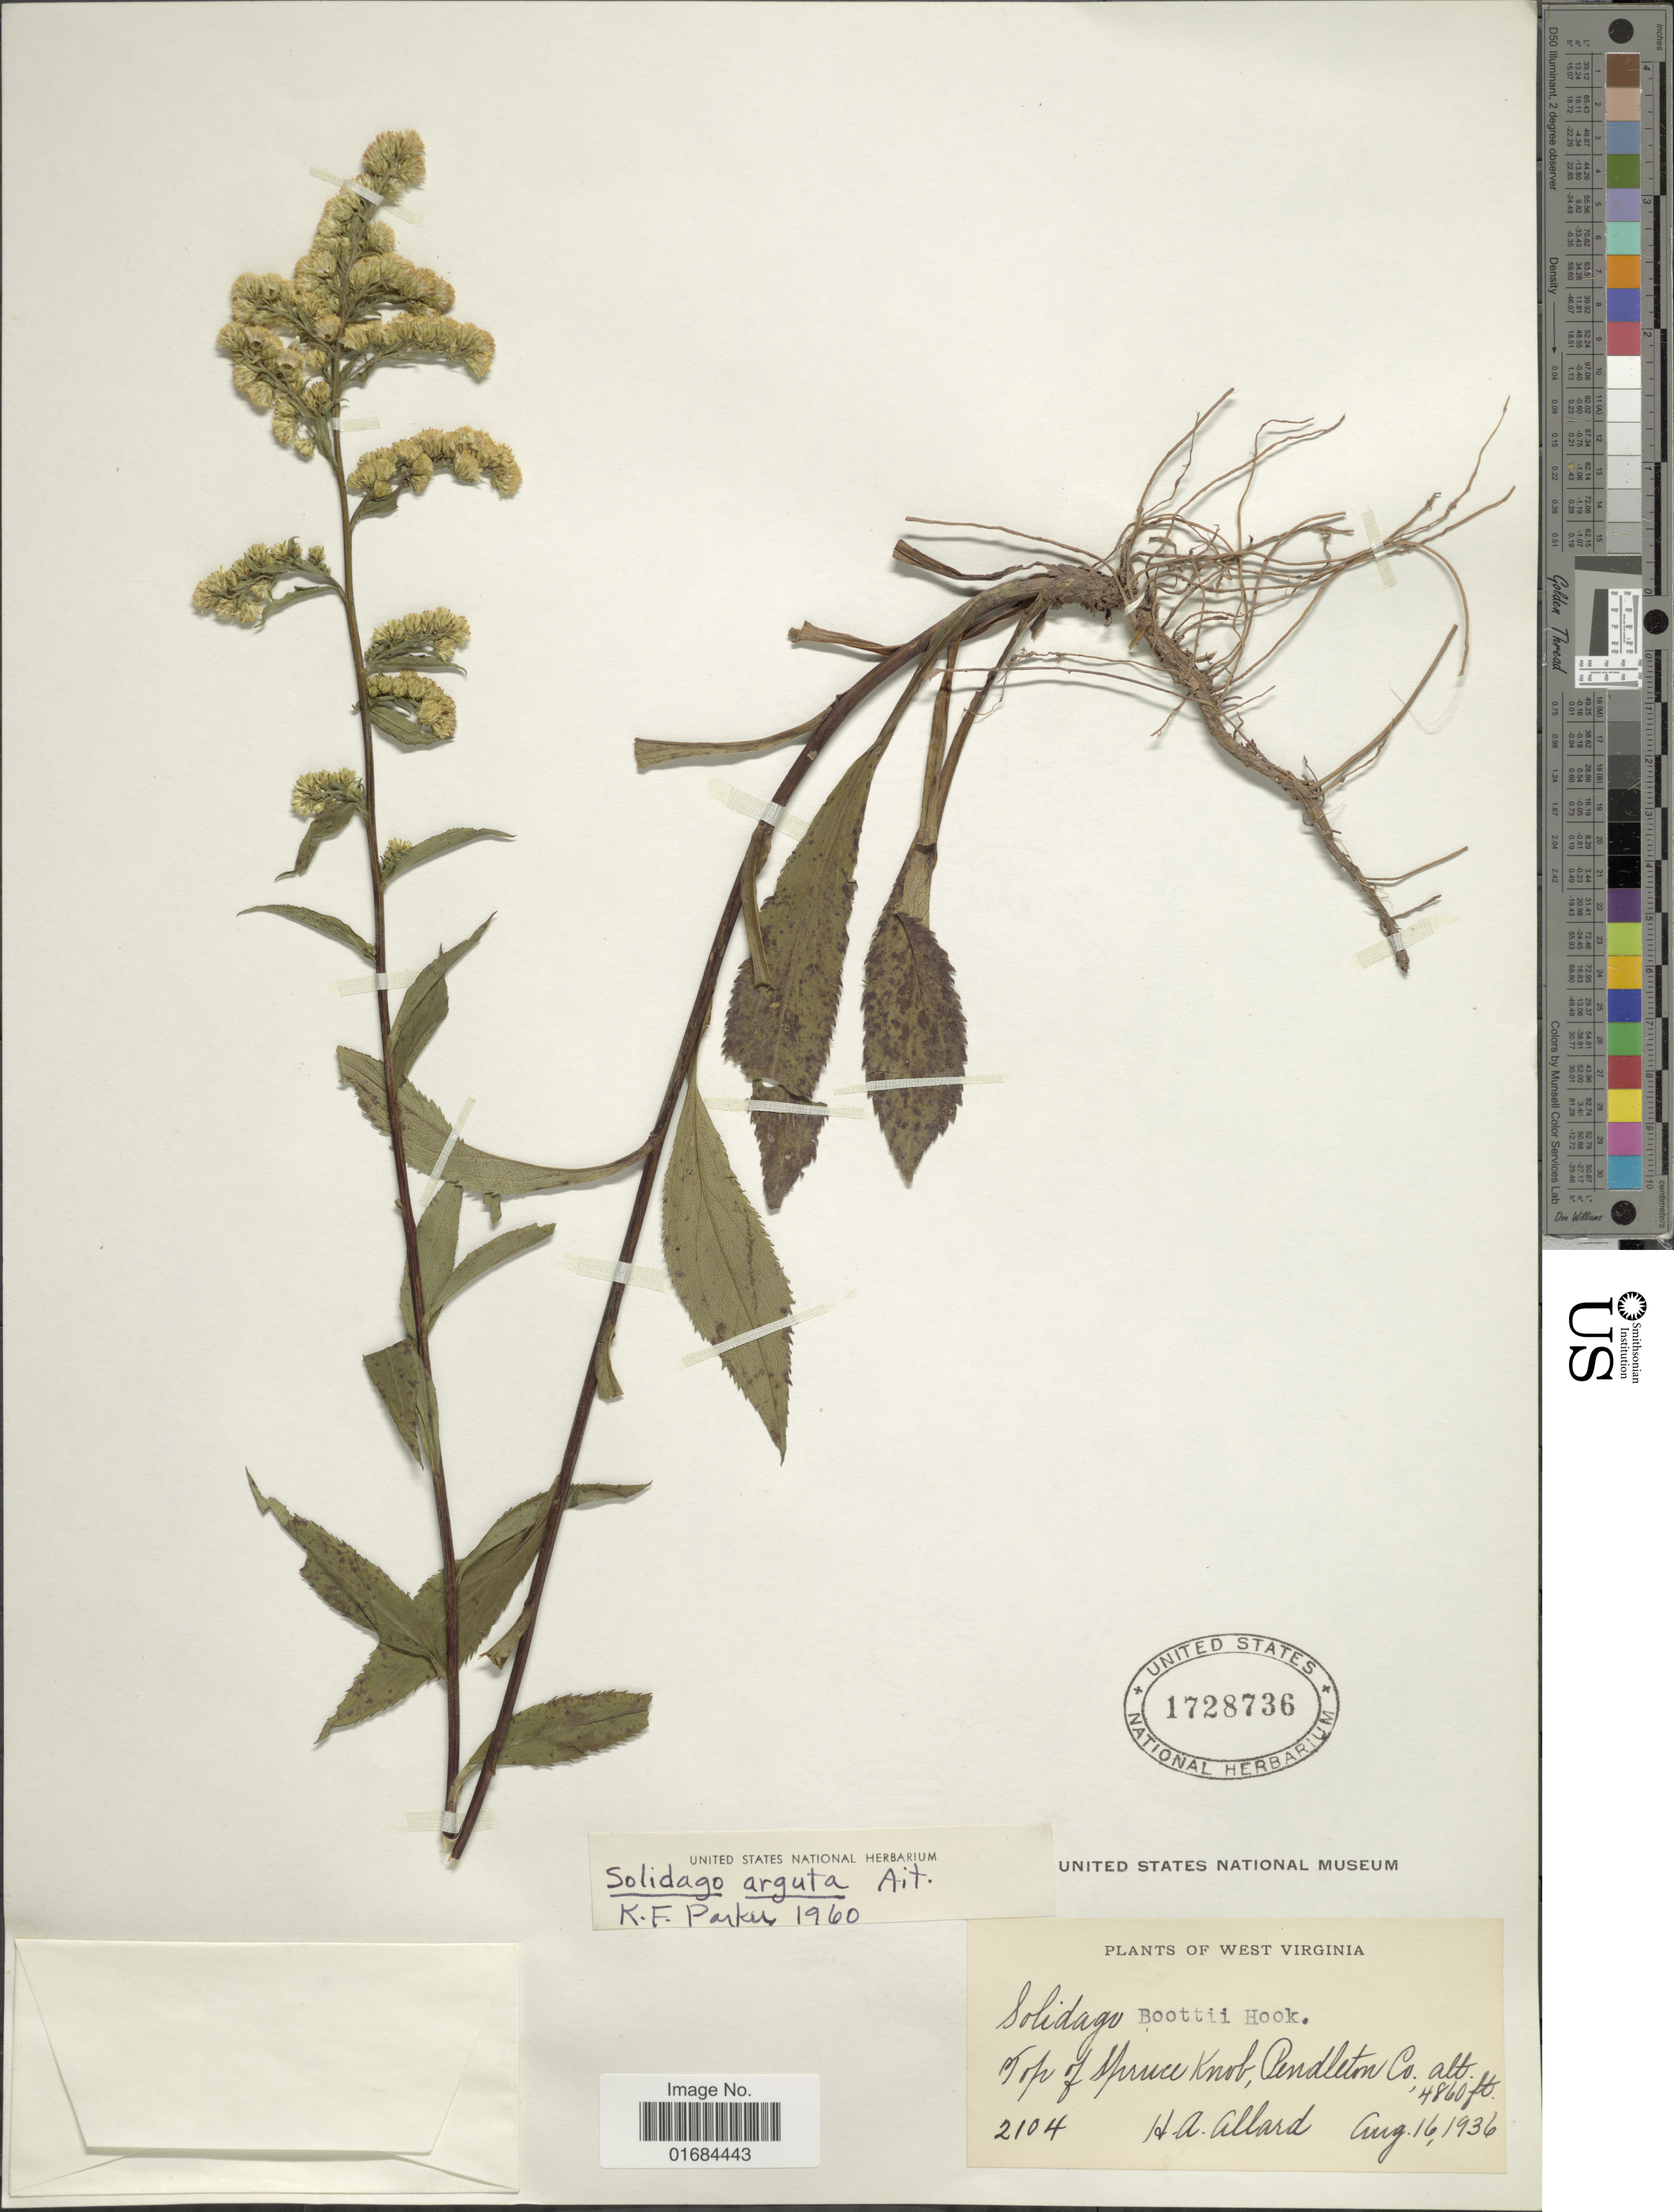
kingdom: Plantae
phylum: Tracheophyta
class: Magnoliopsida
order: Asterales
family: Asteraceae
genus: Solidago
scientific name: Solidago arguta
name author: Aiton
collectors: H. A. Allard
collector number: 2104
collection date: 1936-08-16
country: United States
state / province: West Virginia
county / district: Pendleton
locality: Top of Ifruuce knob, Pendelton Co.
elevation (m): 1481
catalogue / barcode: US 1728736